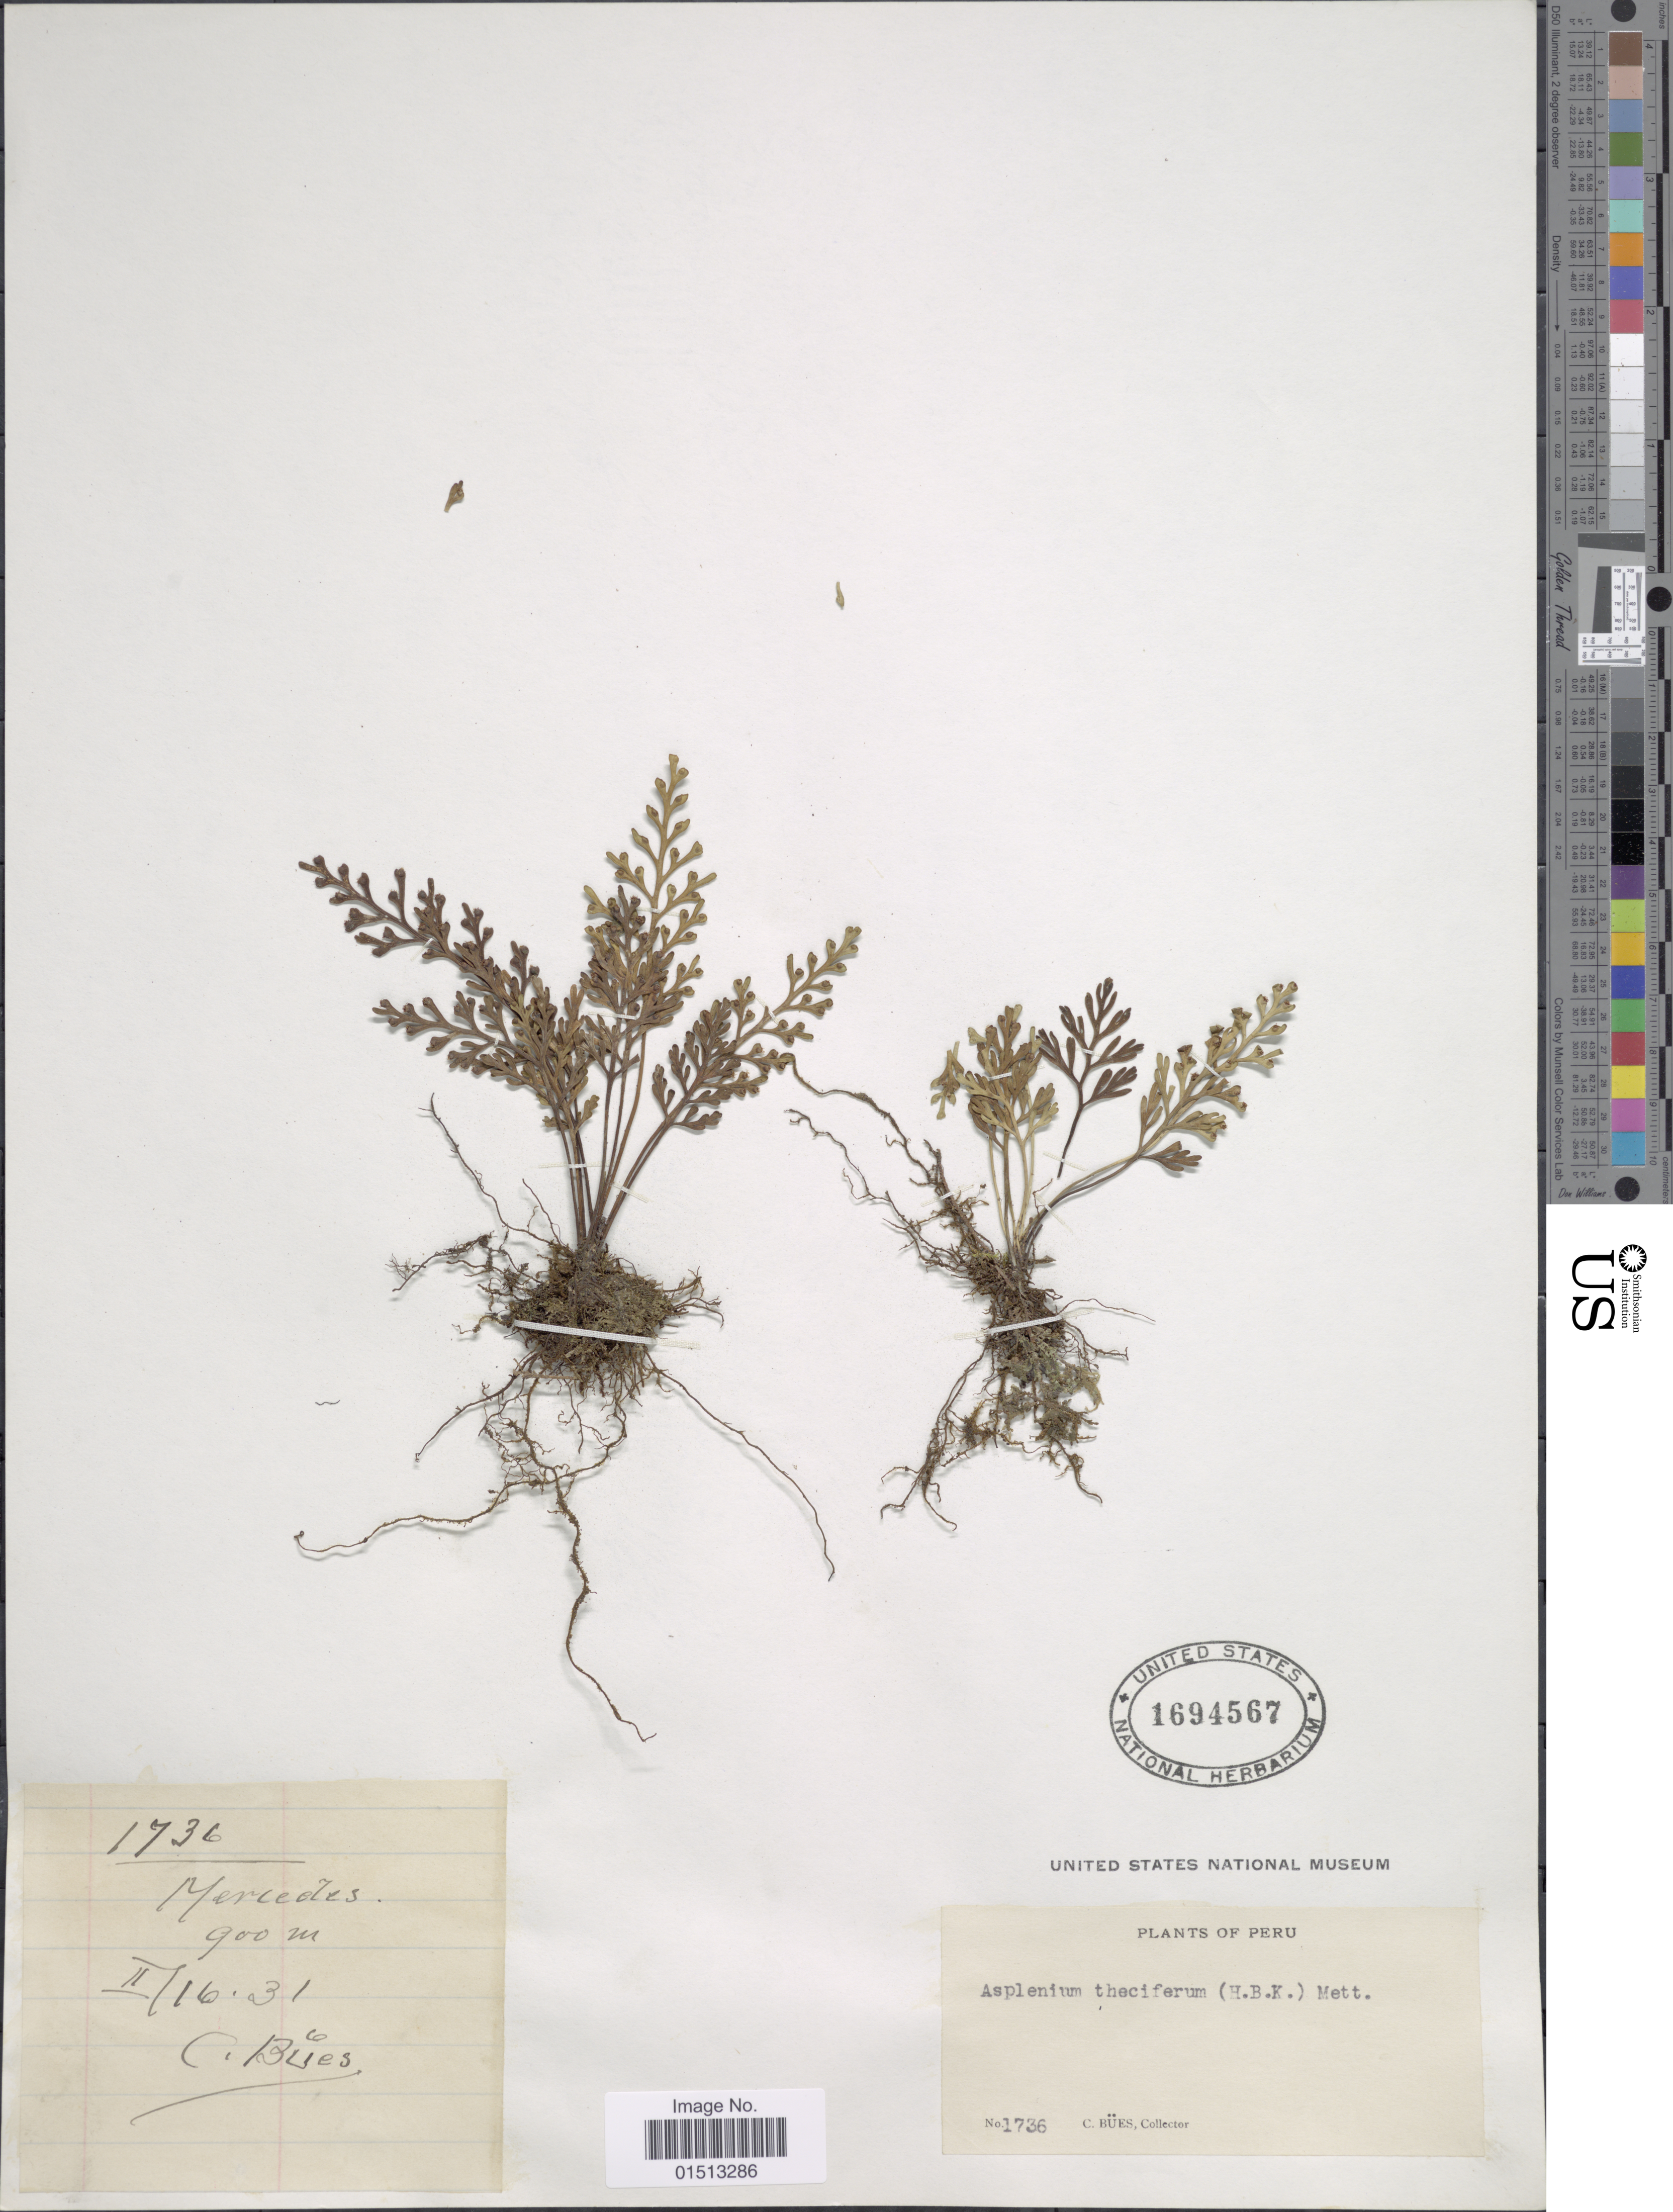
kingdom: Plantae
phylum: Tracheophyta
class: Polypodiopsida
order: Polypodiales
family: Aspleniaceae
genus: Asplenium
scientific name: Asplenium theciferum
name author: (Kunth) Mett.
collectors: C. Bues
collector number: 1736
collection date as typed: Transcribed d/m/y: 16/2/31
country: Peru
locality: Mercedes.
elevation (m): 900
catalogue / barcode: US 1694567